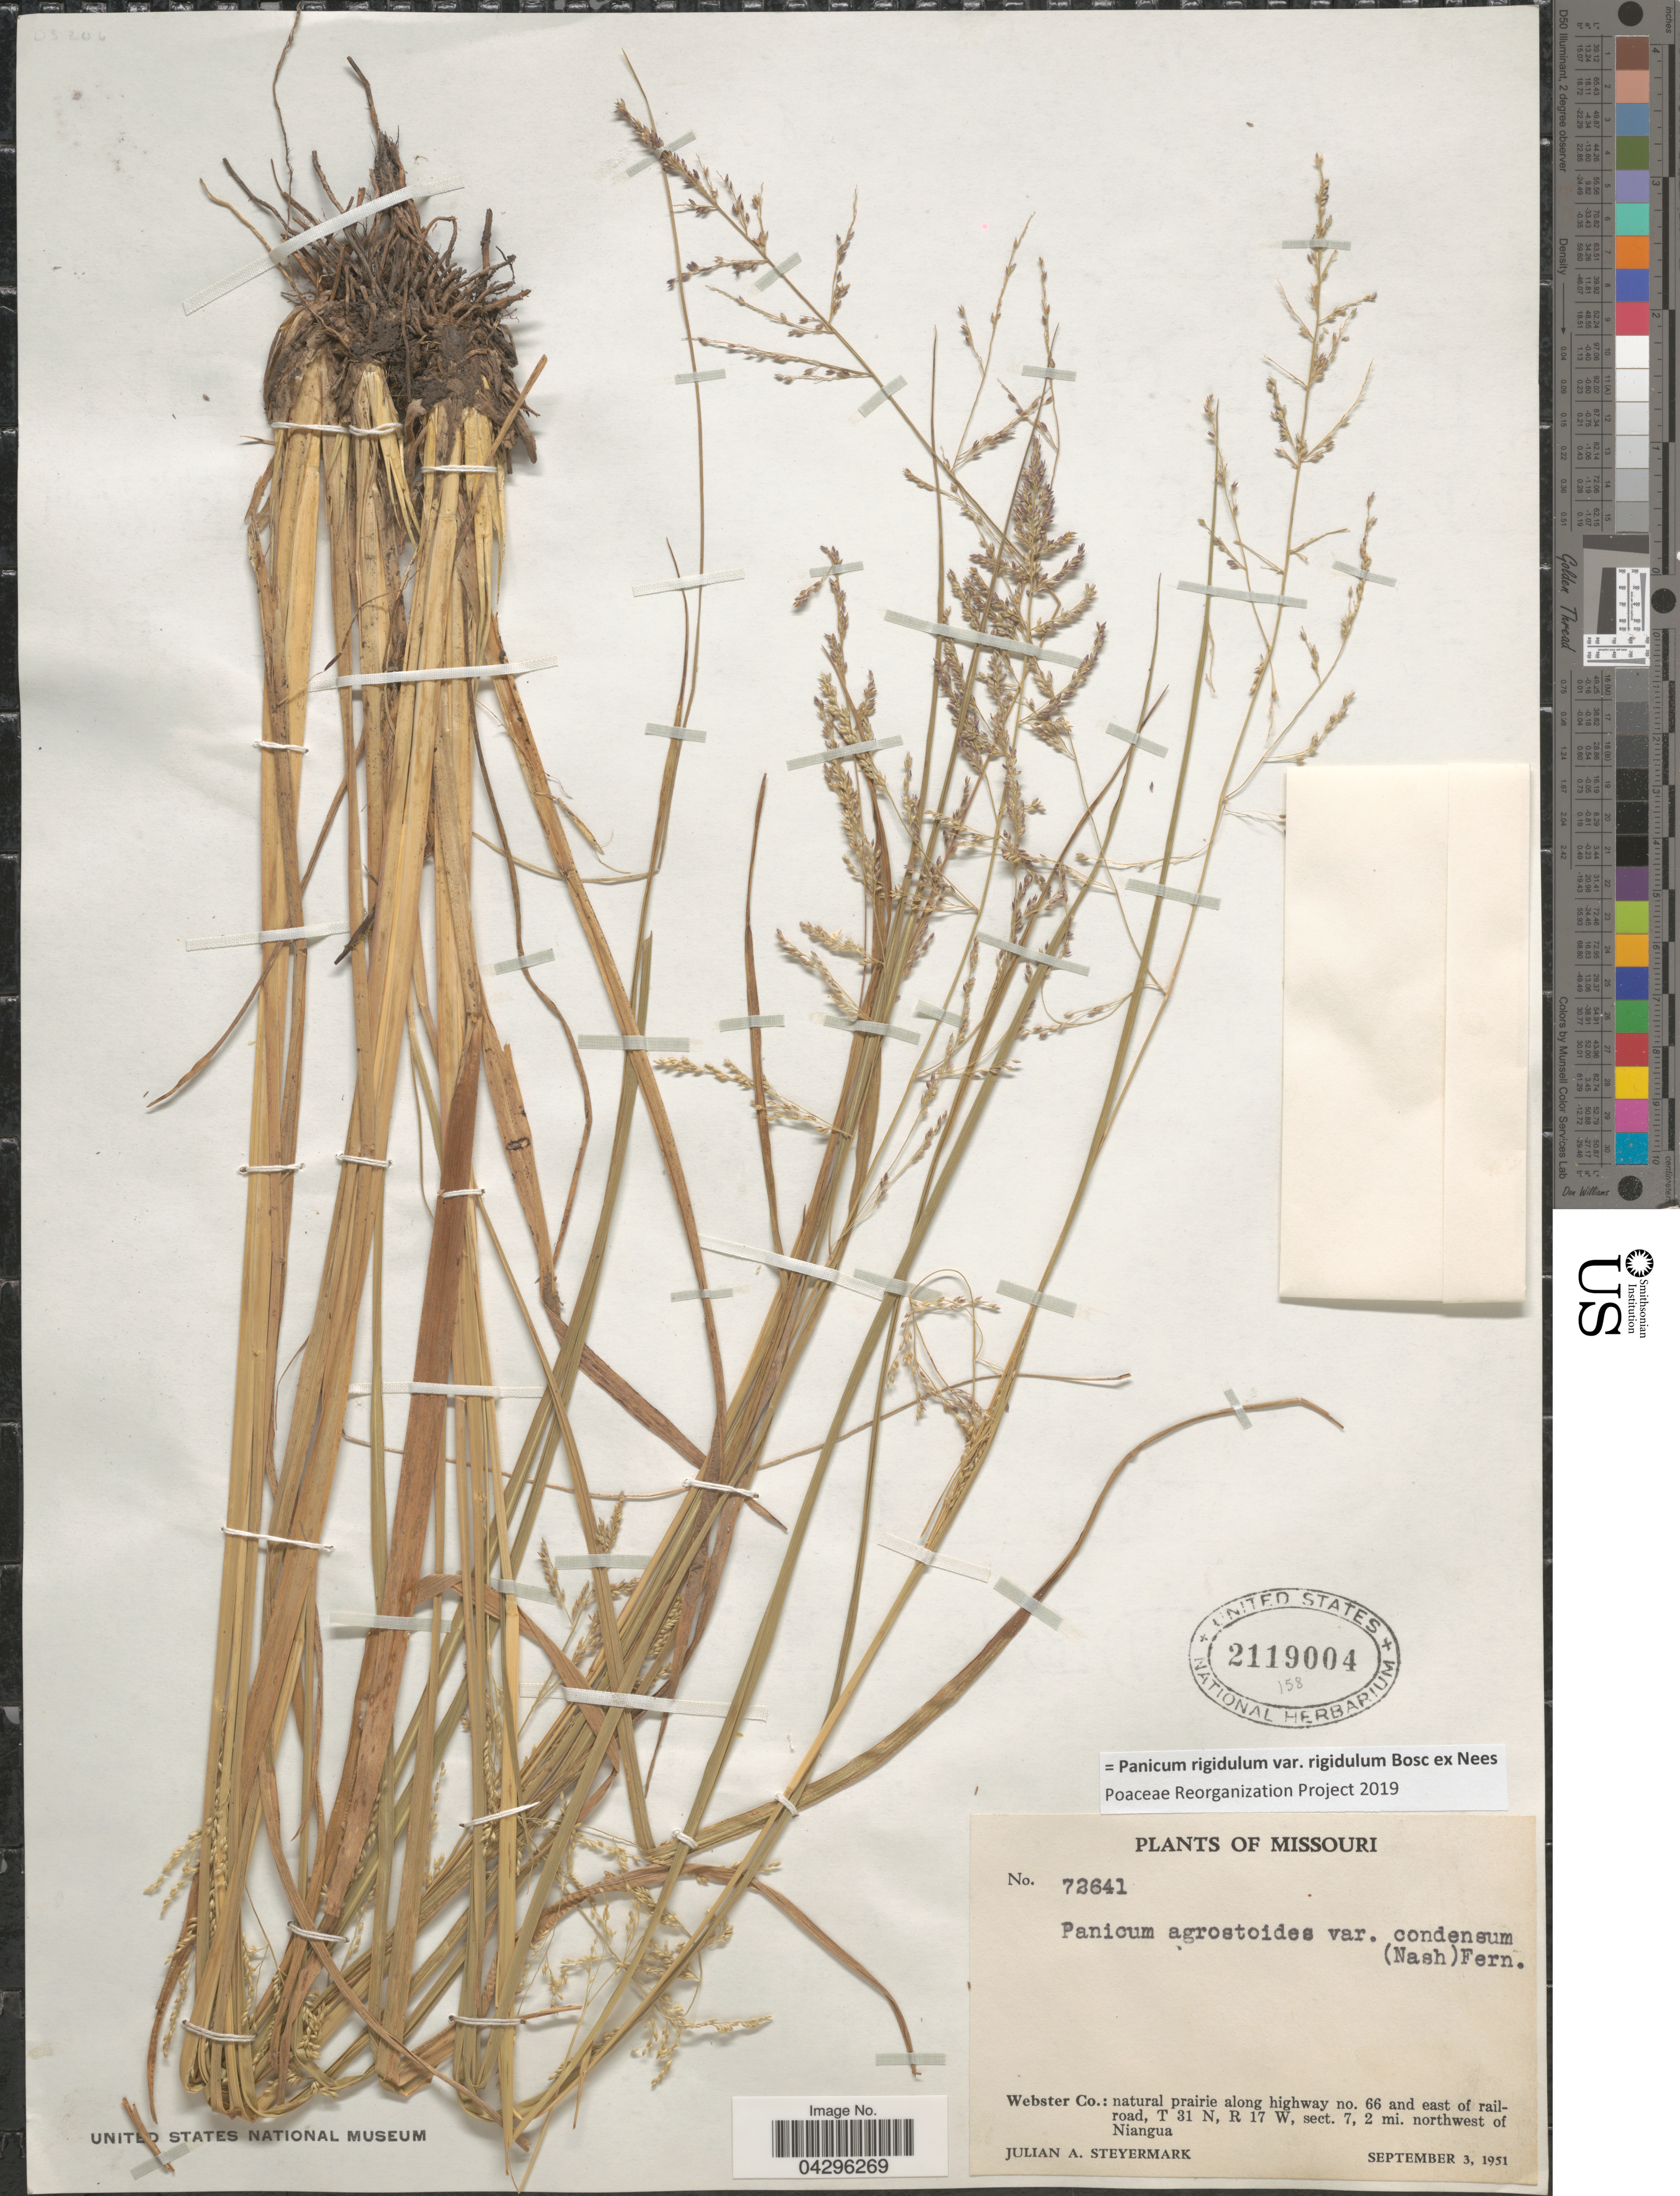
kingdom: Plantae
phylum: Tracheophyta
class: Liliopsida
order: Poales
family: Poaceae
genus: Panicum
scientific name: Panicum rigidulum var. rigidulum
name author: Bosc ex Nees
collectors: J. Steyermark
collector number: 72641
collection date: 1951-09-03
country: United States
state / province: Missouri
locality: Webster Co.: natural prairie along highway no. 66 and east of railroad, T 31 N, R 17 W, sect. 7, 2 mi. northwest of Niangua.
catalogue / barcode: US 2119004